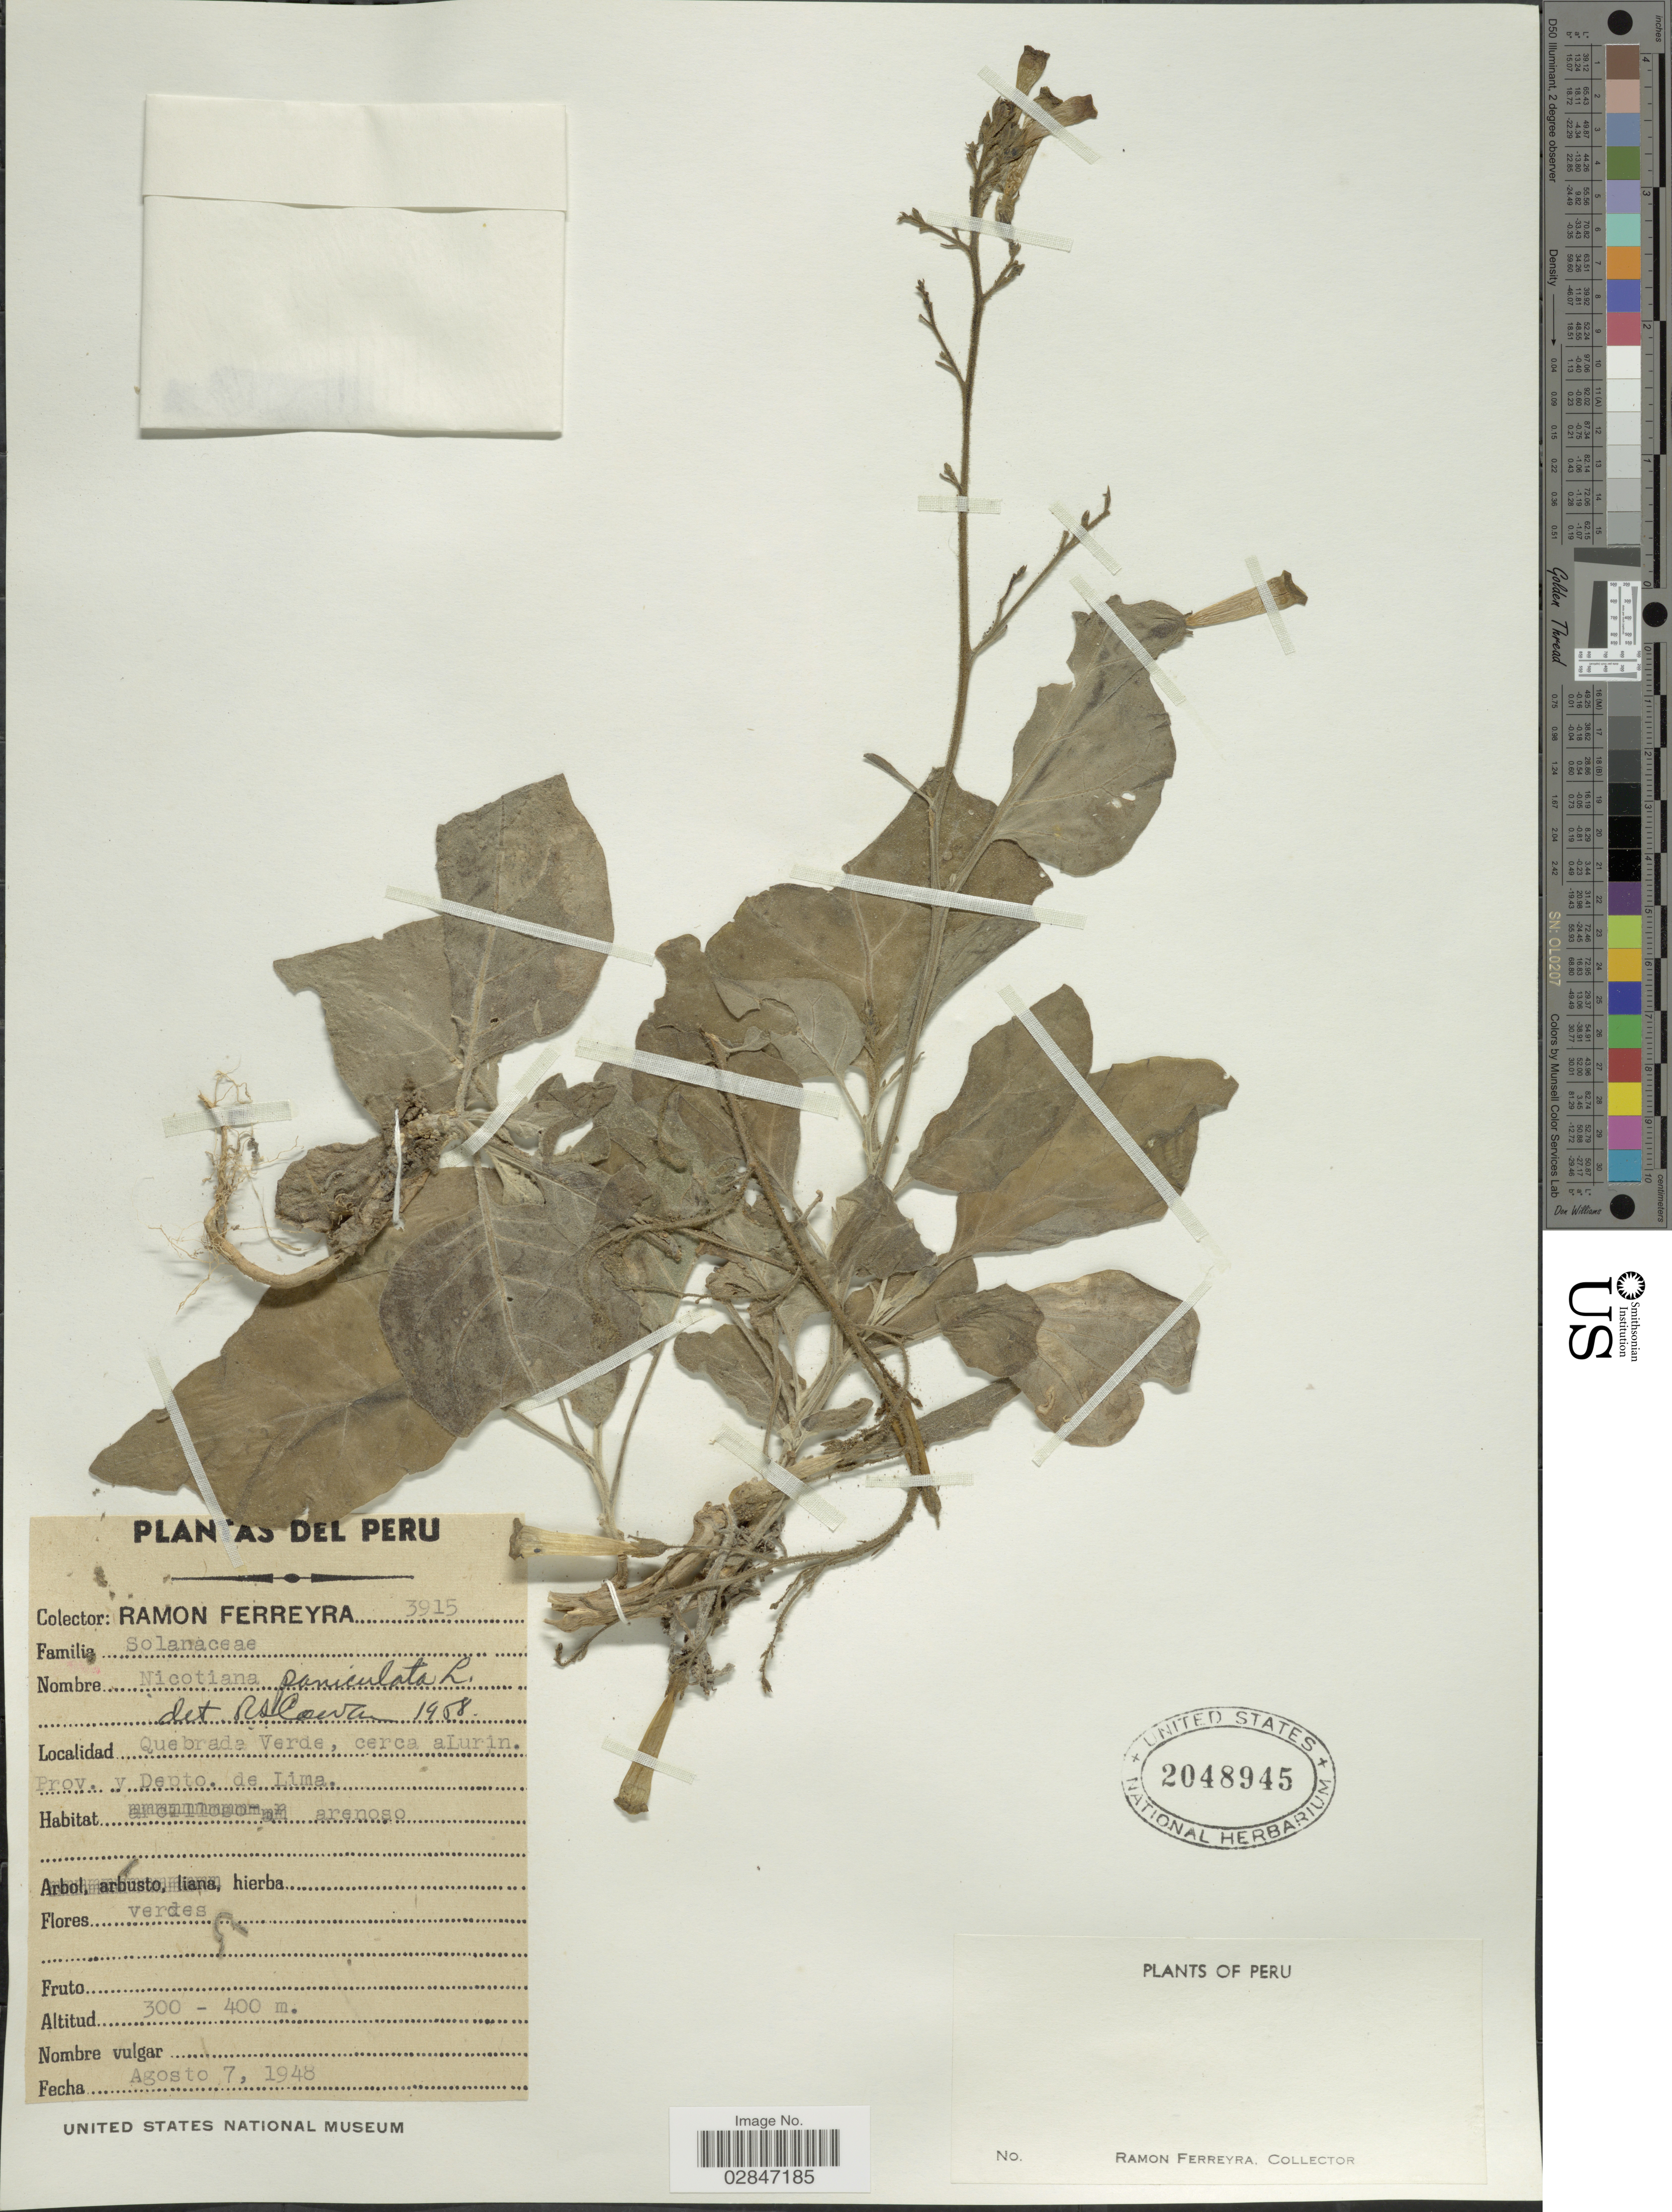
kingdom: Plantae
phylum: Tracheophyta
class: Magnoliopsida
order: Solanales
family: Solanaceae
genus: Nicotiana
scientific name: Nicotiana paniculata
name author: L.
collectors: R. A. Ferreyra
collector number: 3915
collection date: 1948-08-07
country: Peru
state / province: Lima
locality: Quebrada Verde, cerca a Lurin, Prov. y Depto. de Lima.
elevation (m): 300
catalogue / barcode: US 2048945